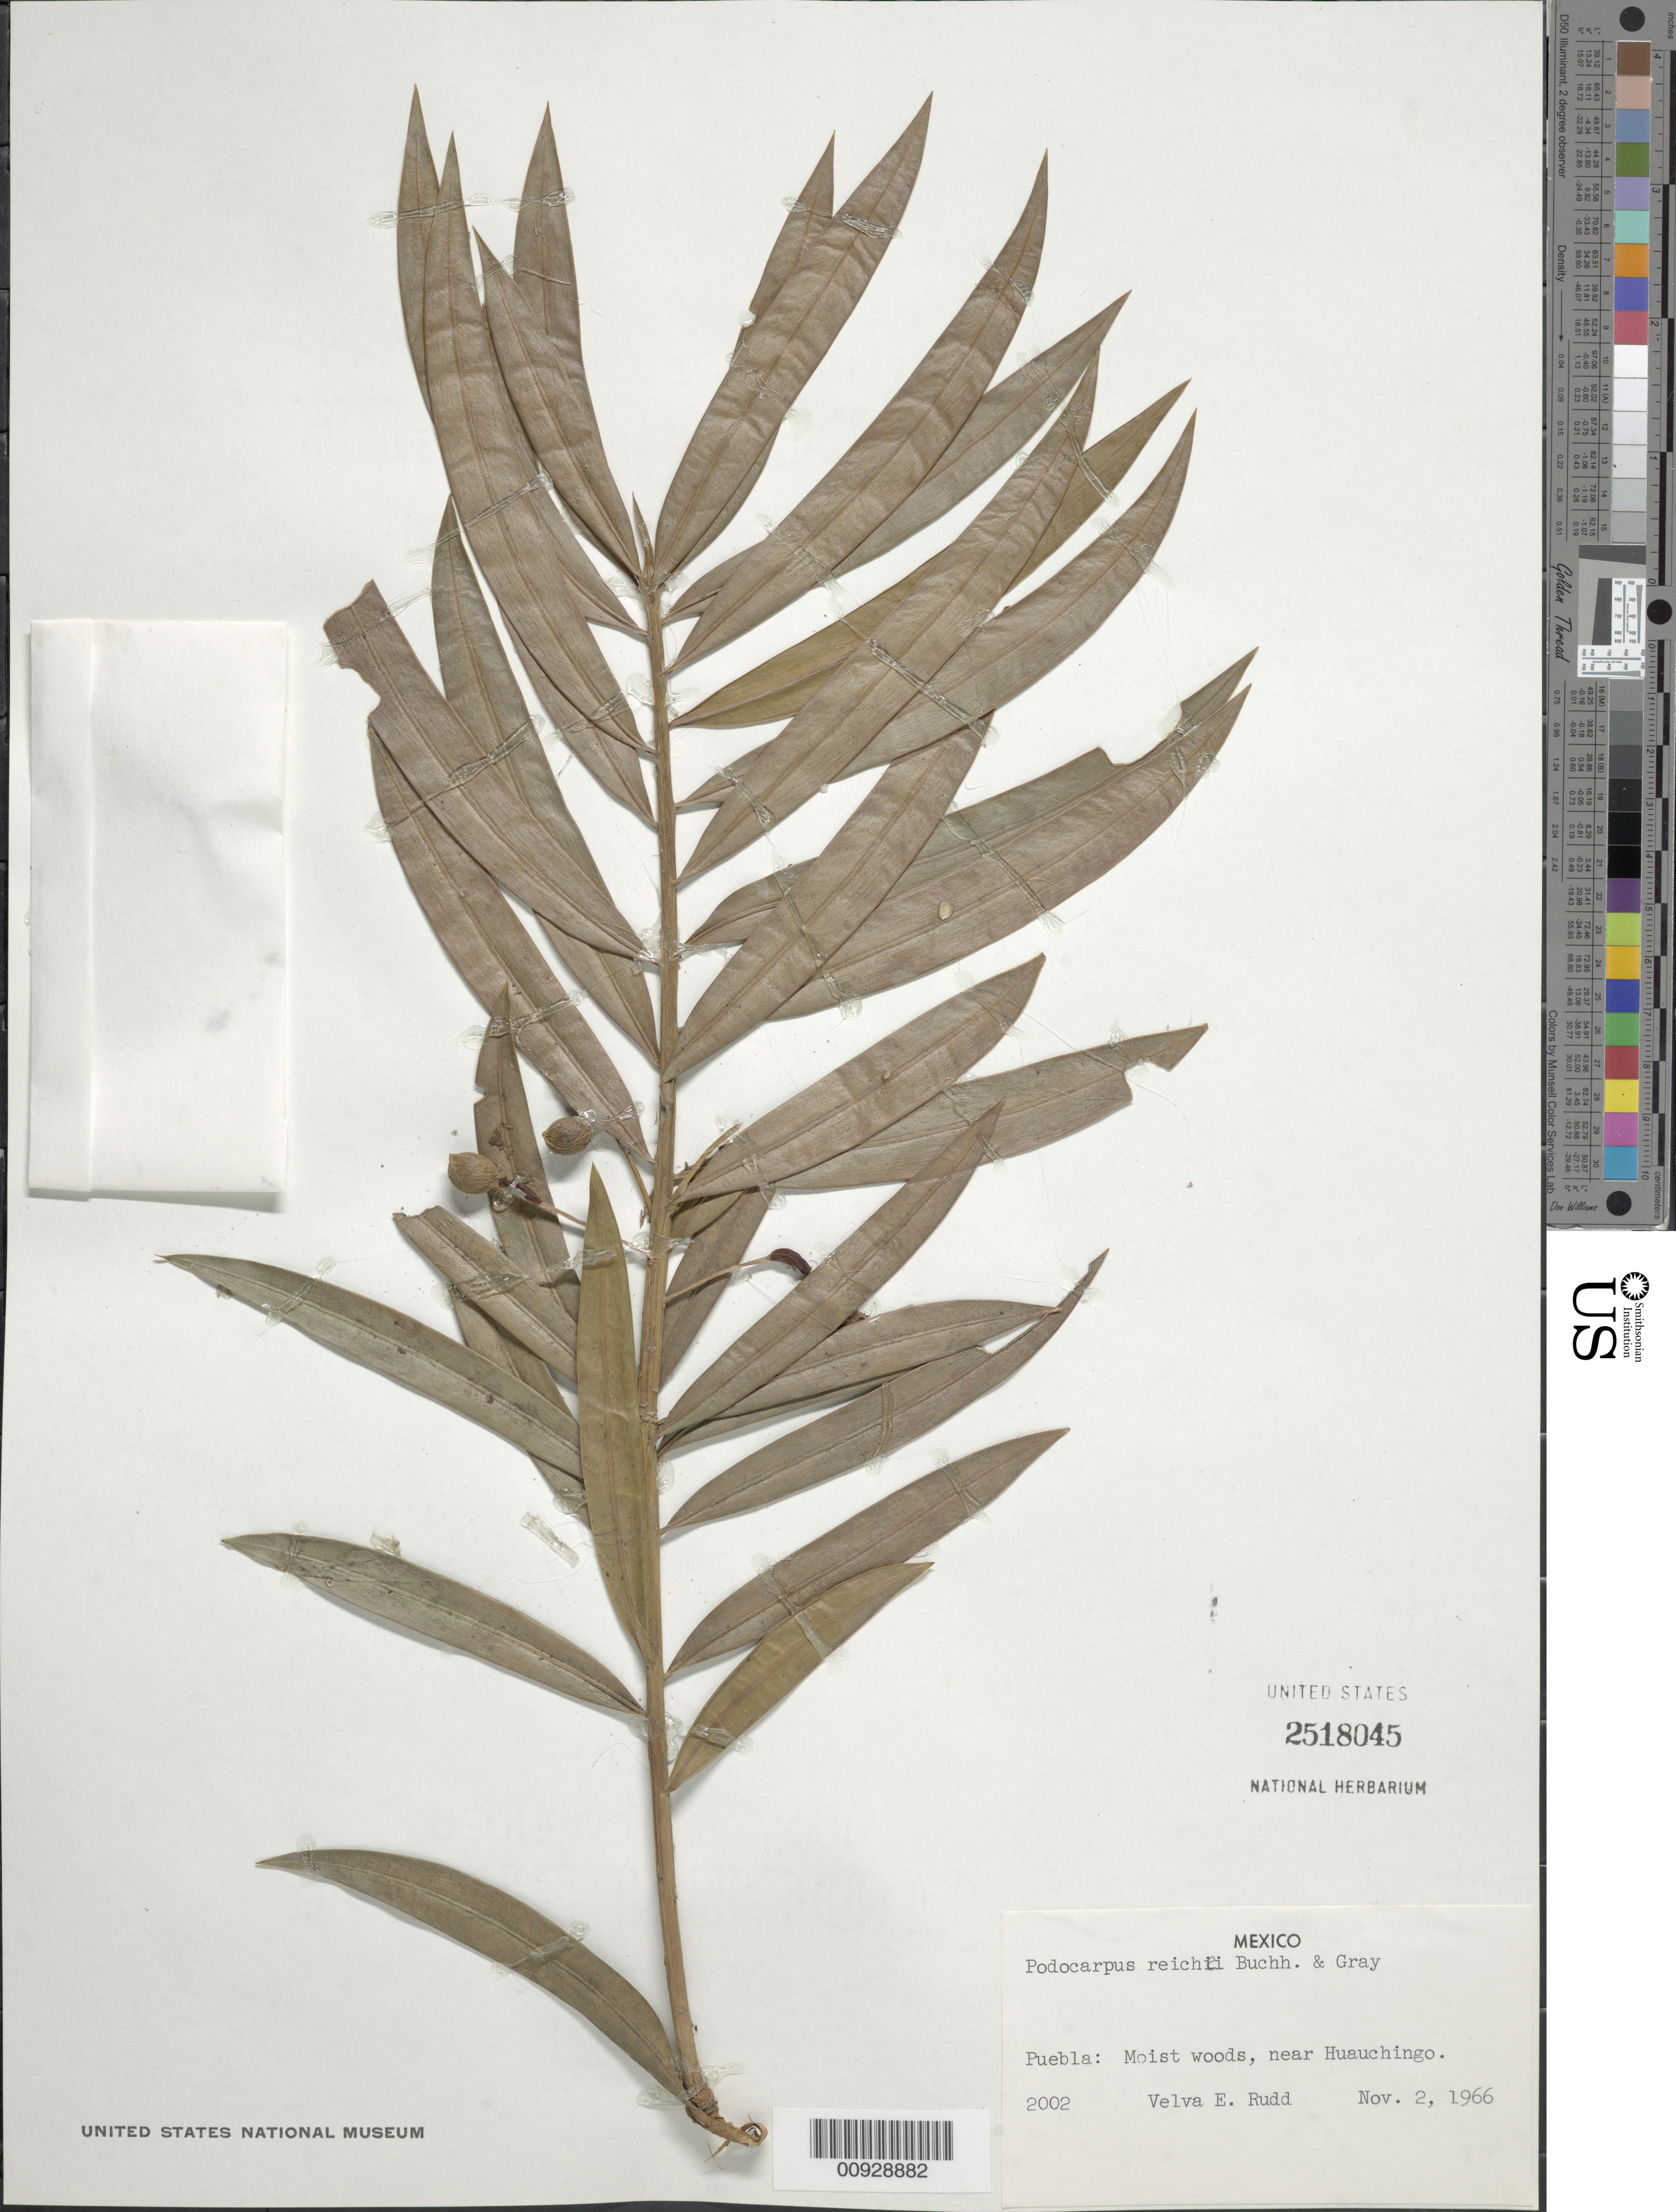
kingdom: Plantae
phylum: Tracheophyta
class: Pinopsida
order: Pinales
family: Podocarpaceae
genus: Podocarpus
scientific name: Podocarpus reichei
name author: J. Buchholz & N.E. Gray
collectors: V. E. Rudd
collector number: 2002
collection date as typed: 02 Nov 1966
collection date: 1966-11-02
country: Mexico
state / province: Puebla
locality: Near Huauchingo.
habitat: Moist woods.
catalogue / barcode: US 2518045